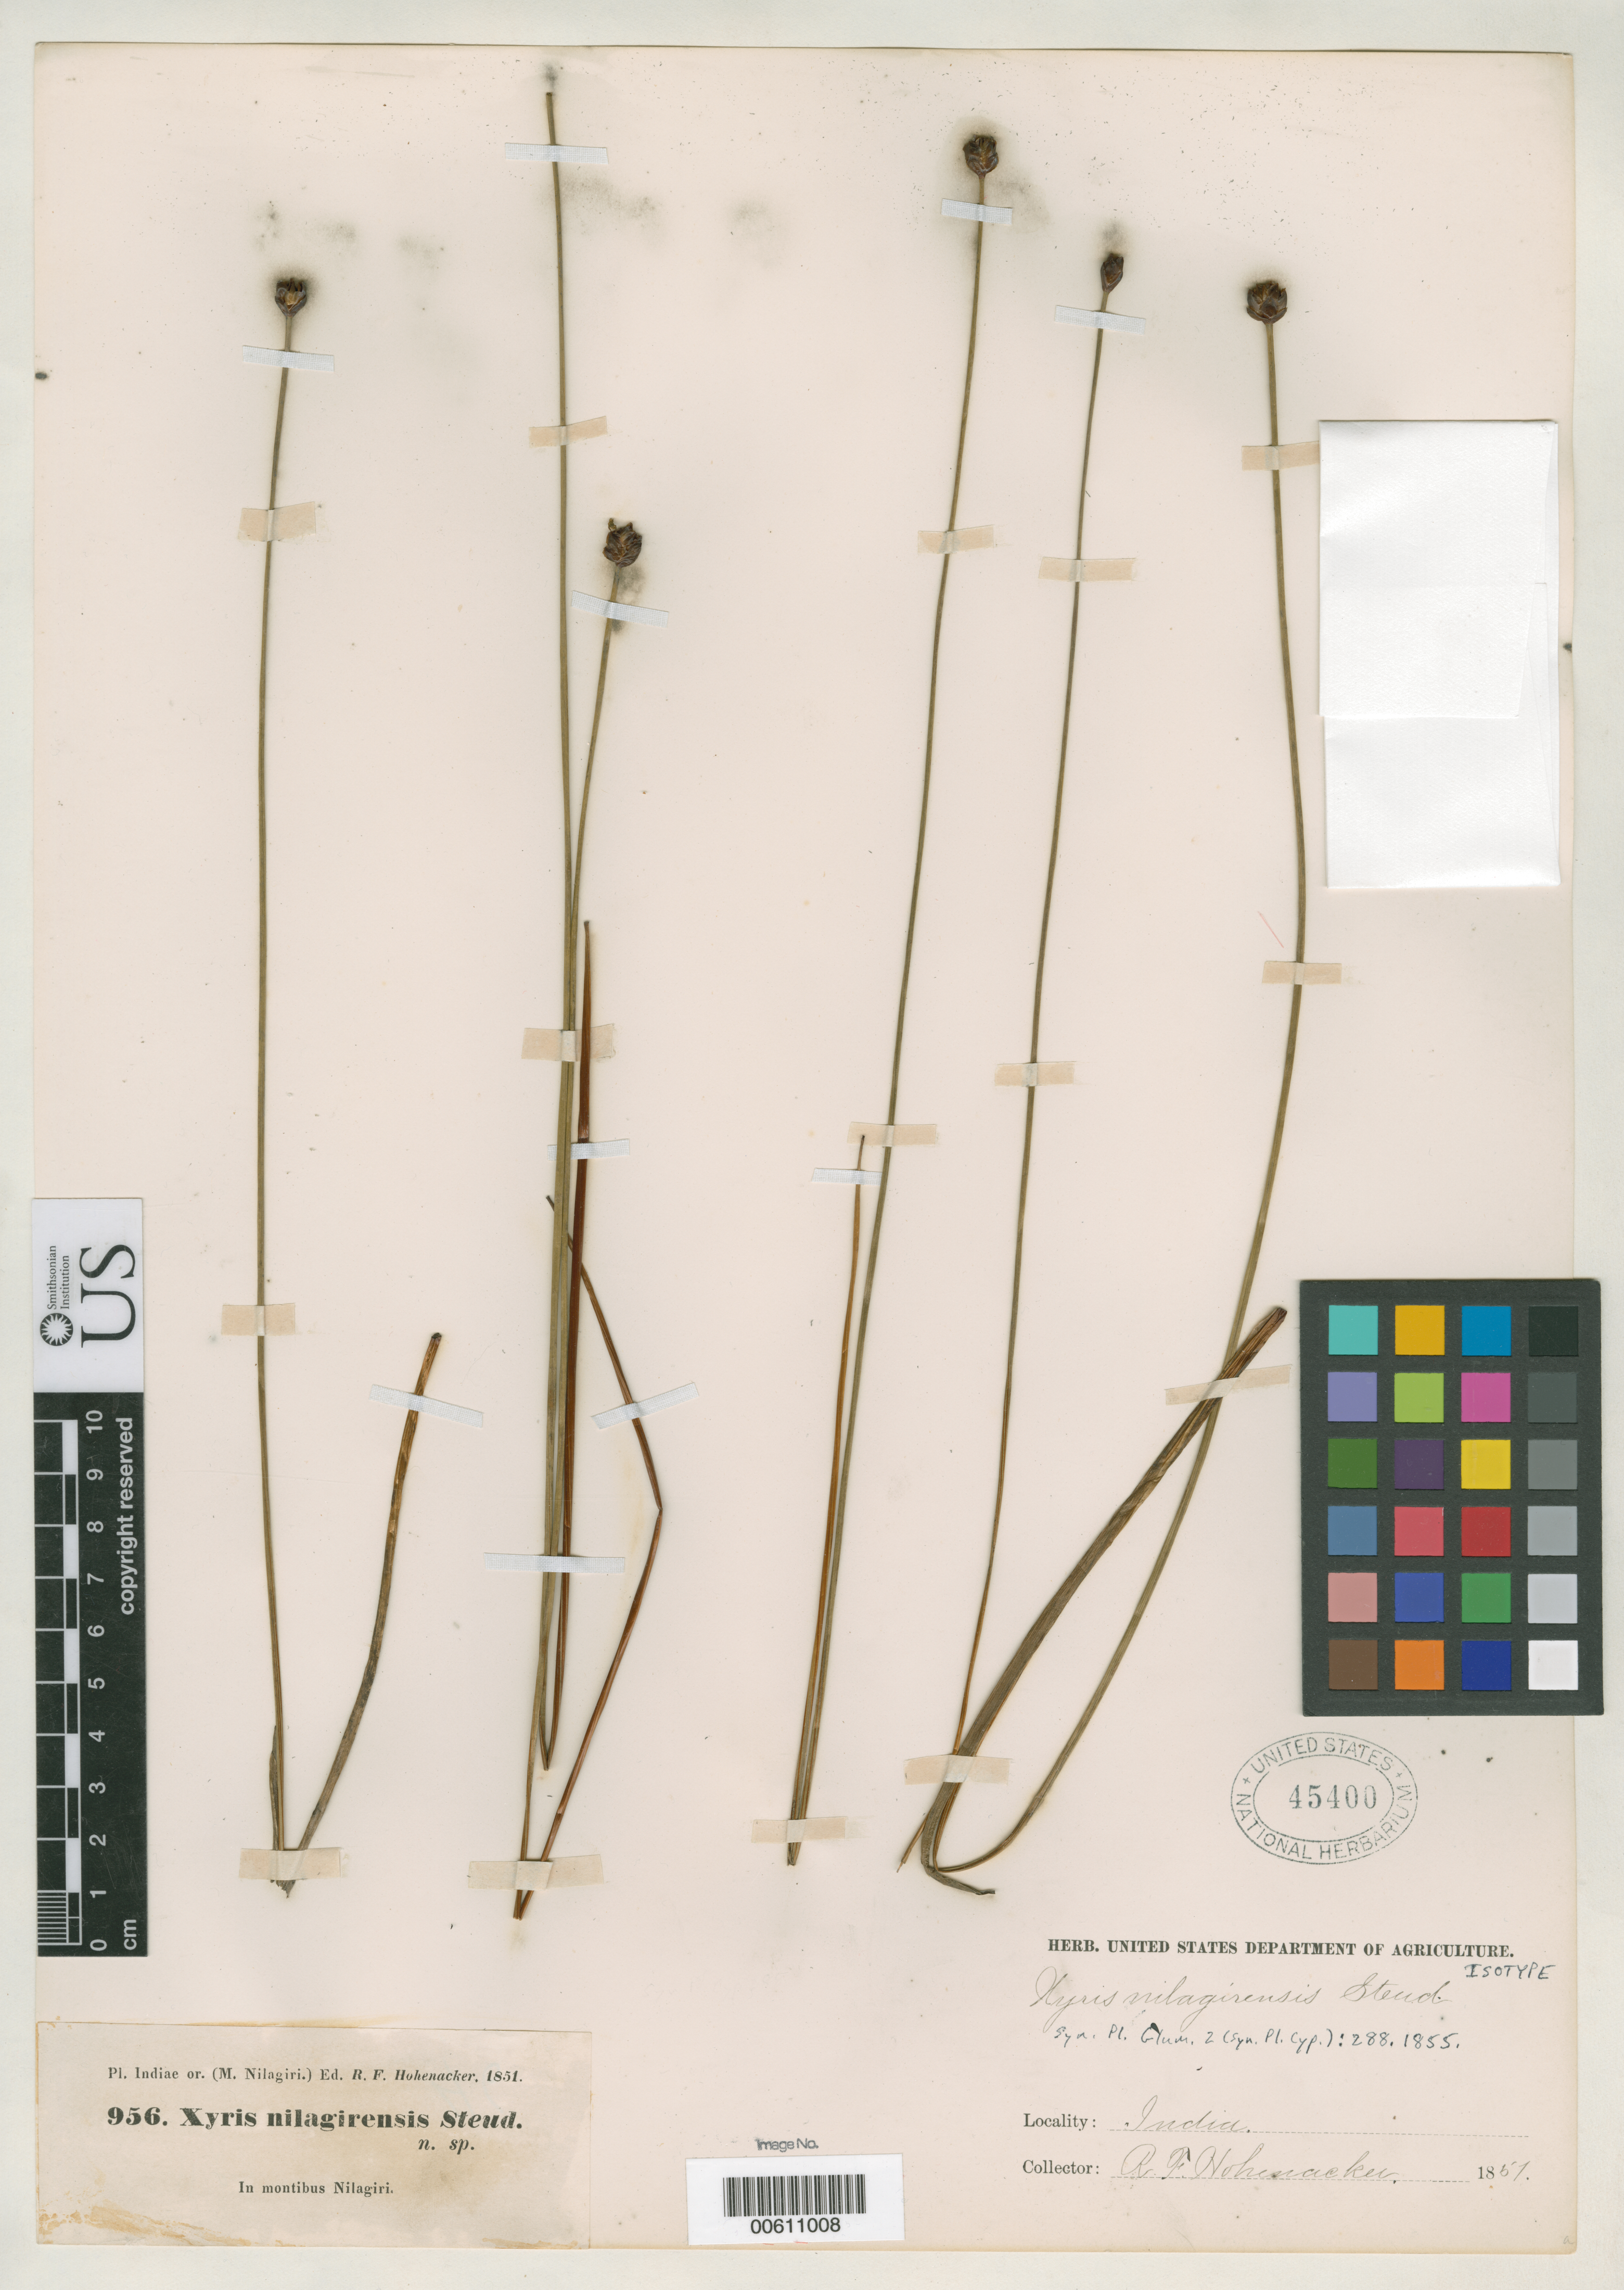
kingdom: Plantae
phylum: Tracheophyta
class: Liliopsida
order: Poales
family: Xyridaceae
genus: Xyris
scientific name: Xyris nilagirensis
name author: Steud.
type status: Isotype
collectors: R. F. Hohenacker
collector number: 956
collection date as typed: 1851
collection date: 1851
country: India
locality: In montibus Nilagiri.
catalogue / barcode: US 45400